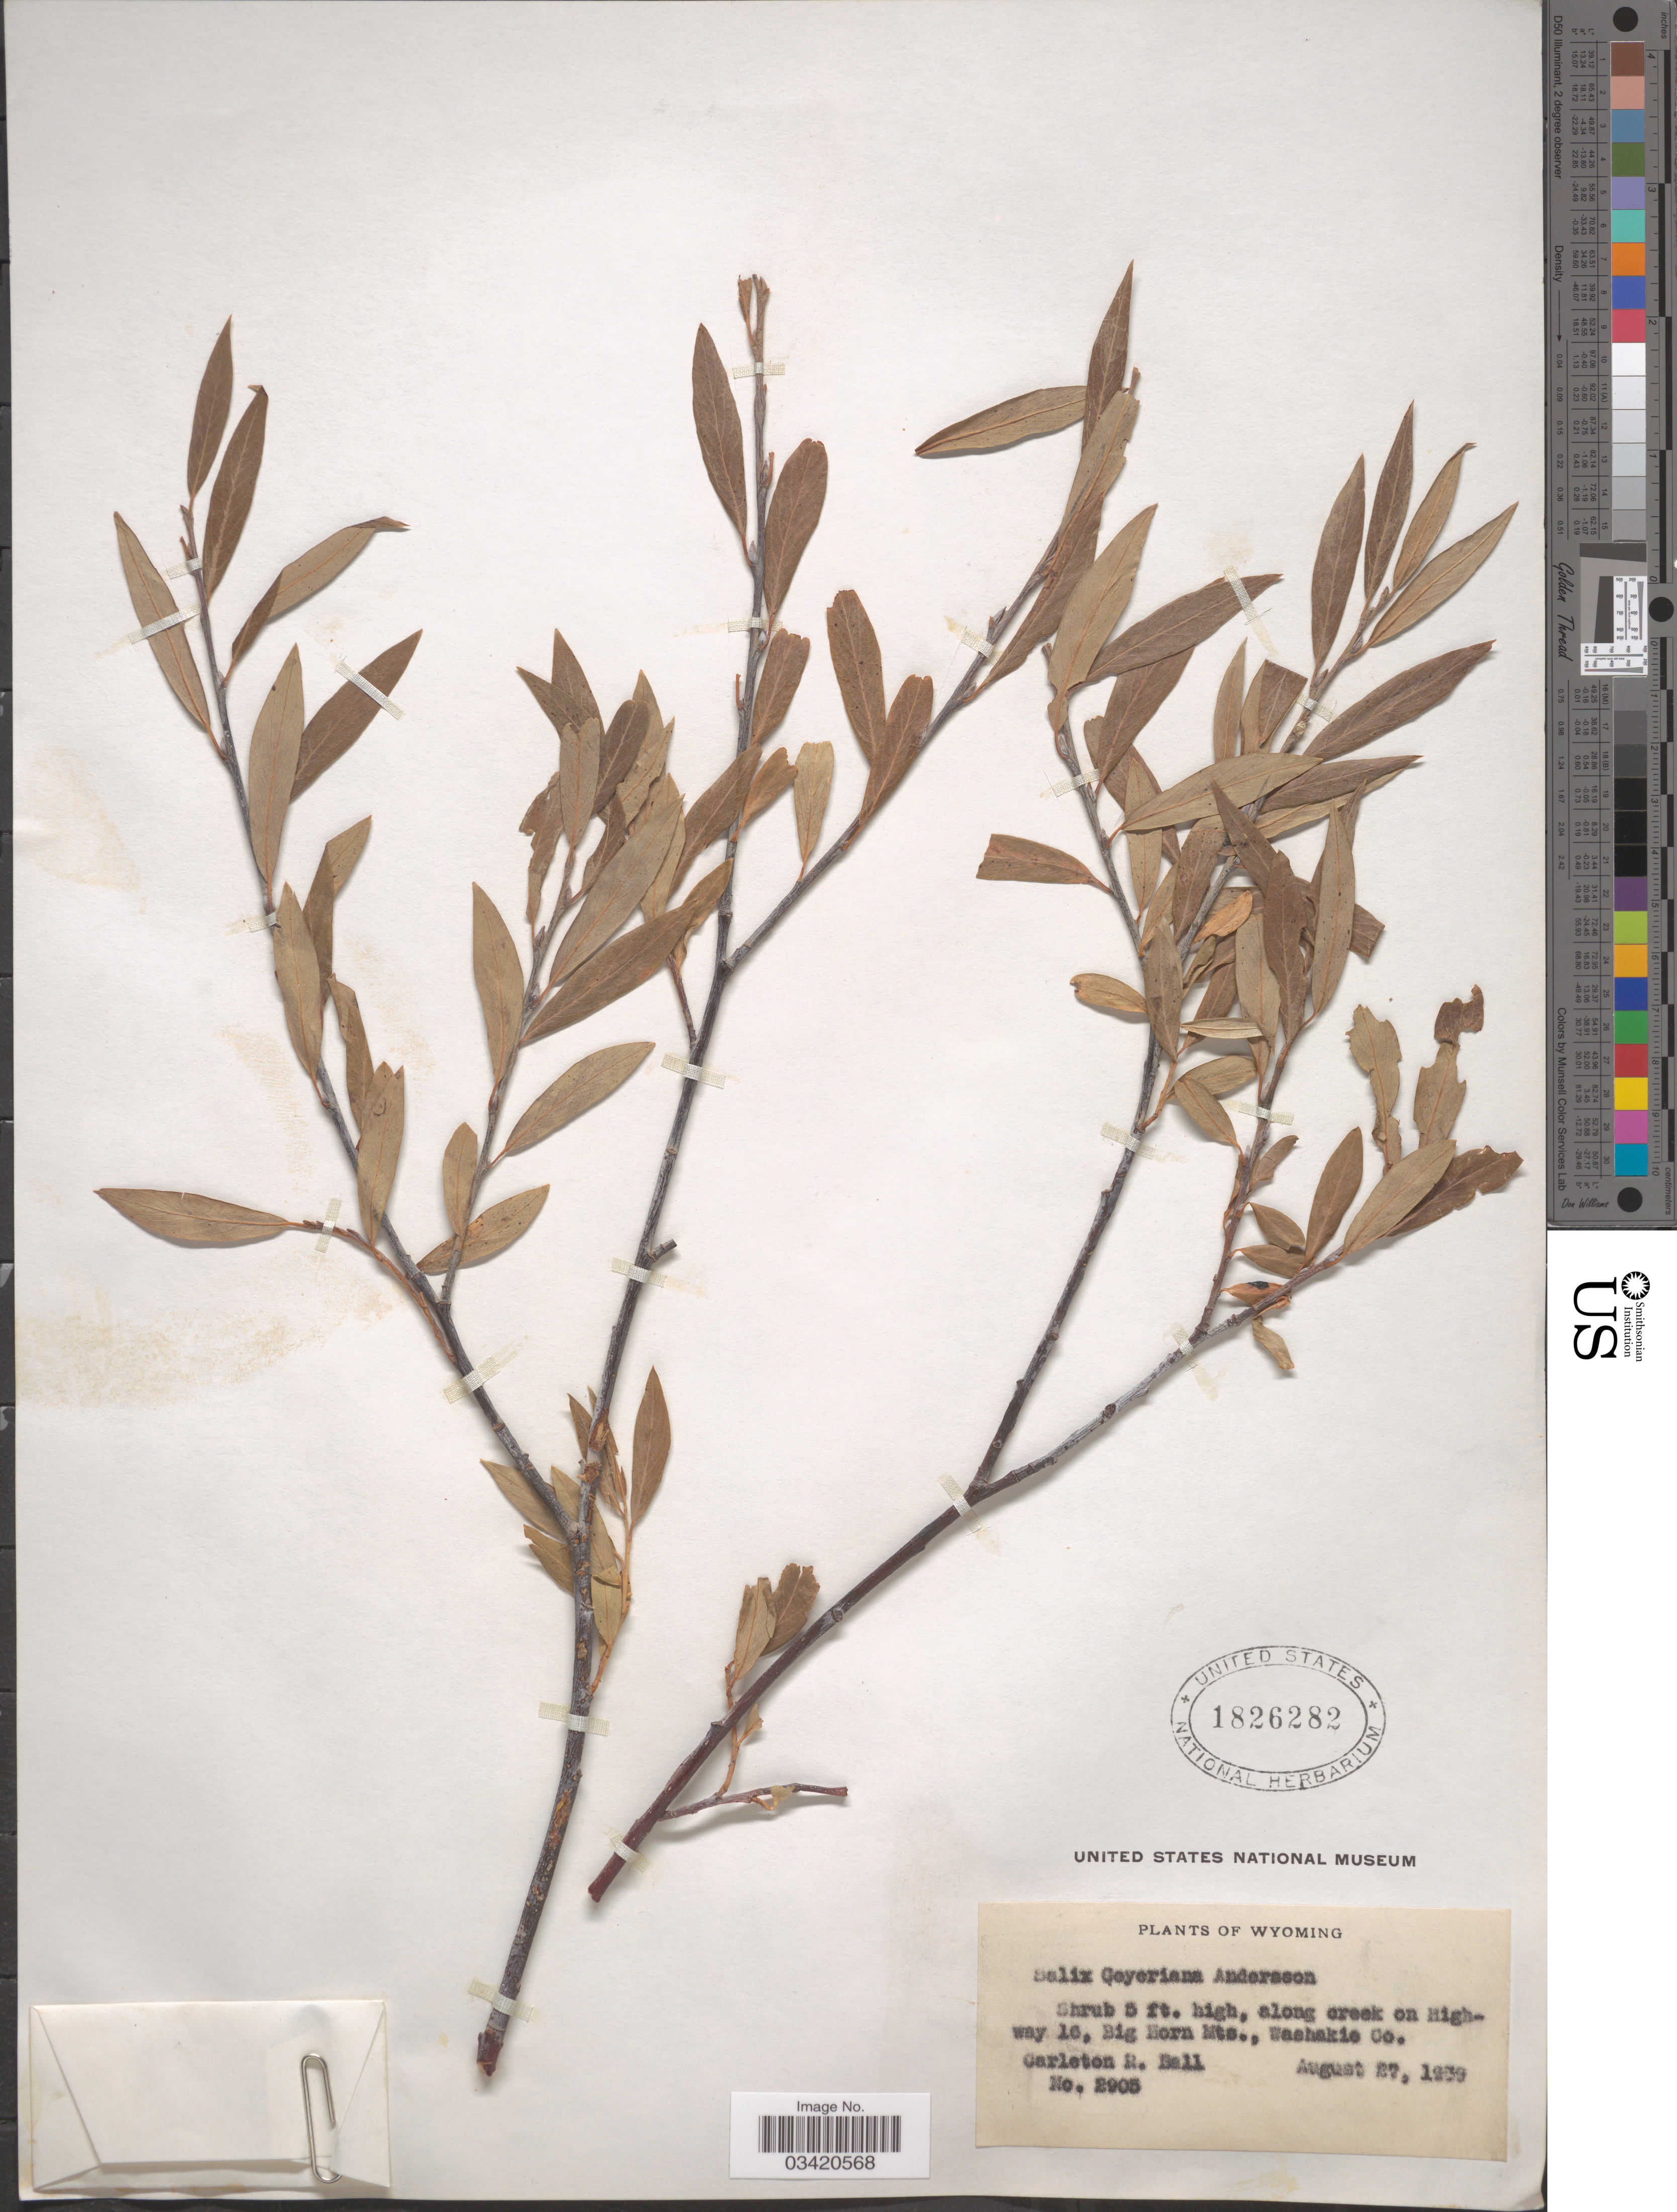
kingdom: Plantae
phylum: Tracheophyta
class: Magnoliopsida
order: Malpighiales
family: Salicaceae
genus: Salix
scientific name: Salix geyeriana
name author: Andersson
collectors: C. R. Ball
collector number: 2905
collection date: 1939-08-27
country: United States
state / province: Wyoming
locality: Along creek on Highway 16. Big Horn Mts., Washakie Co.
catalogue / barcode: US 1826282